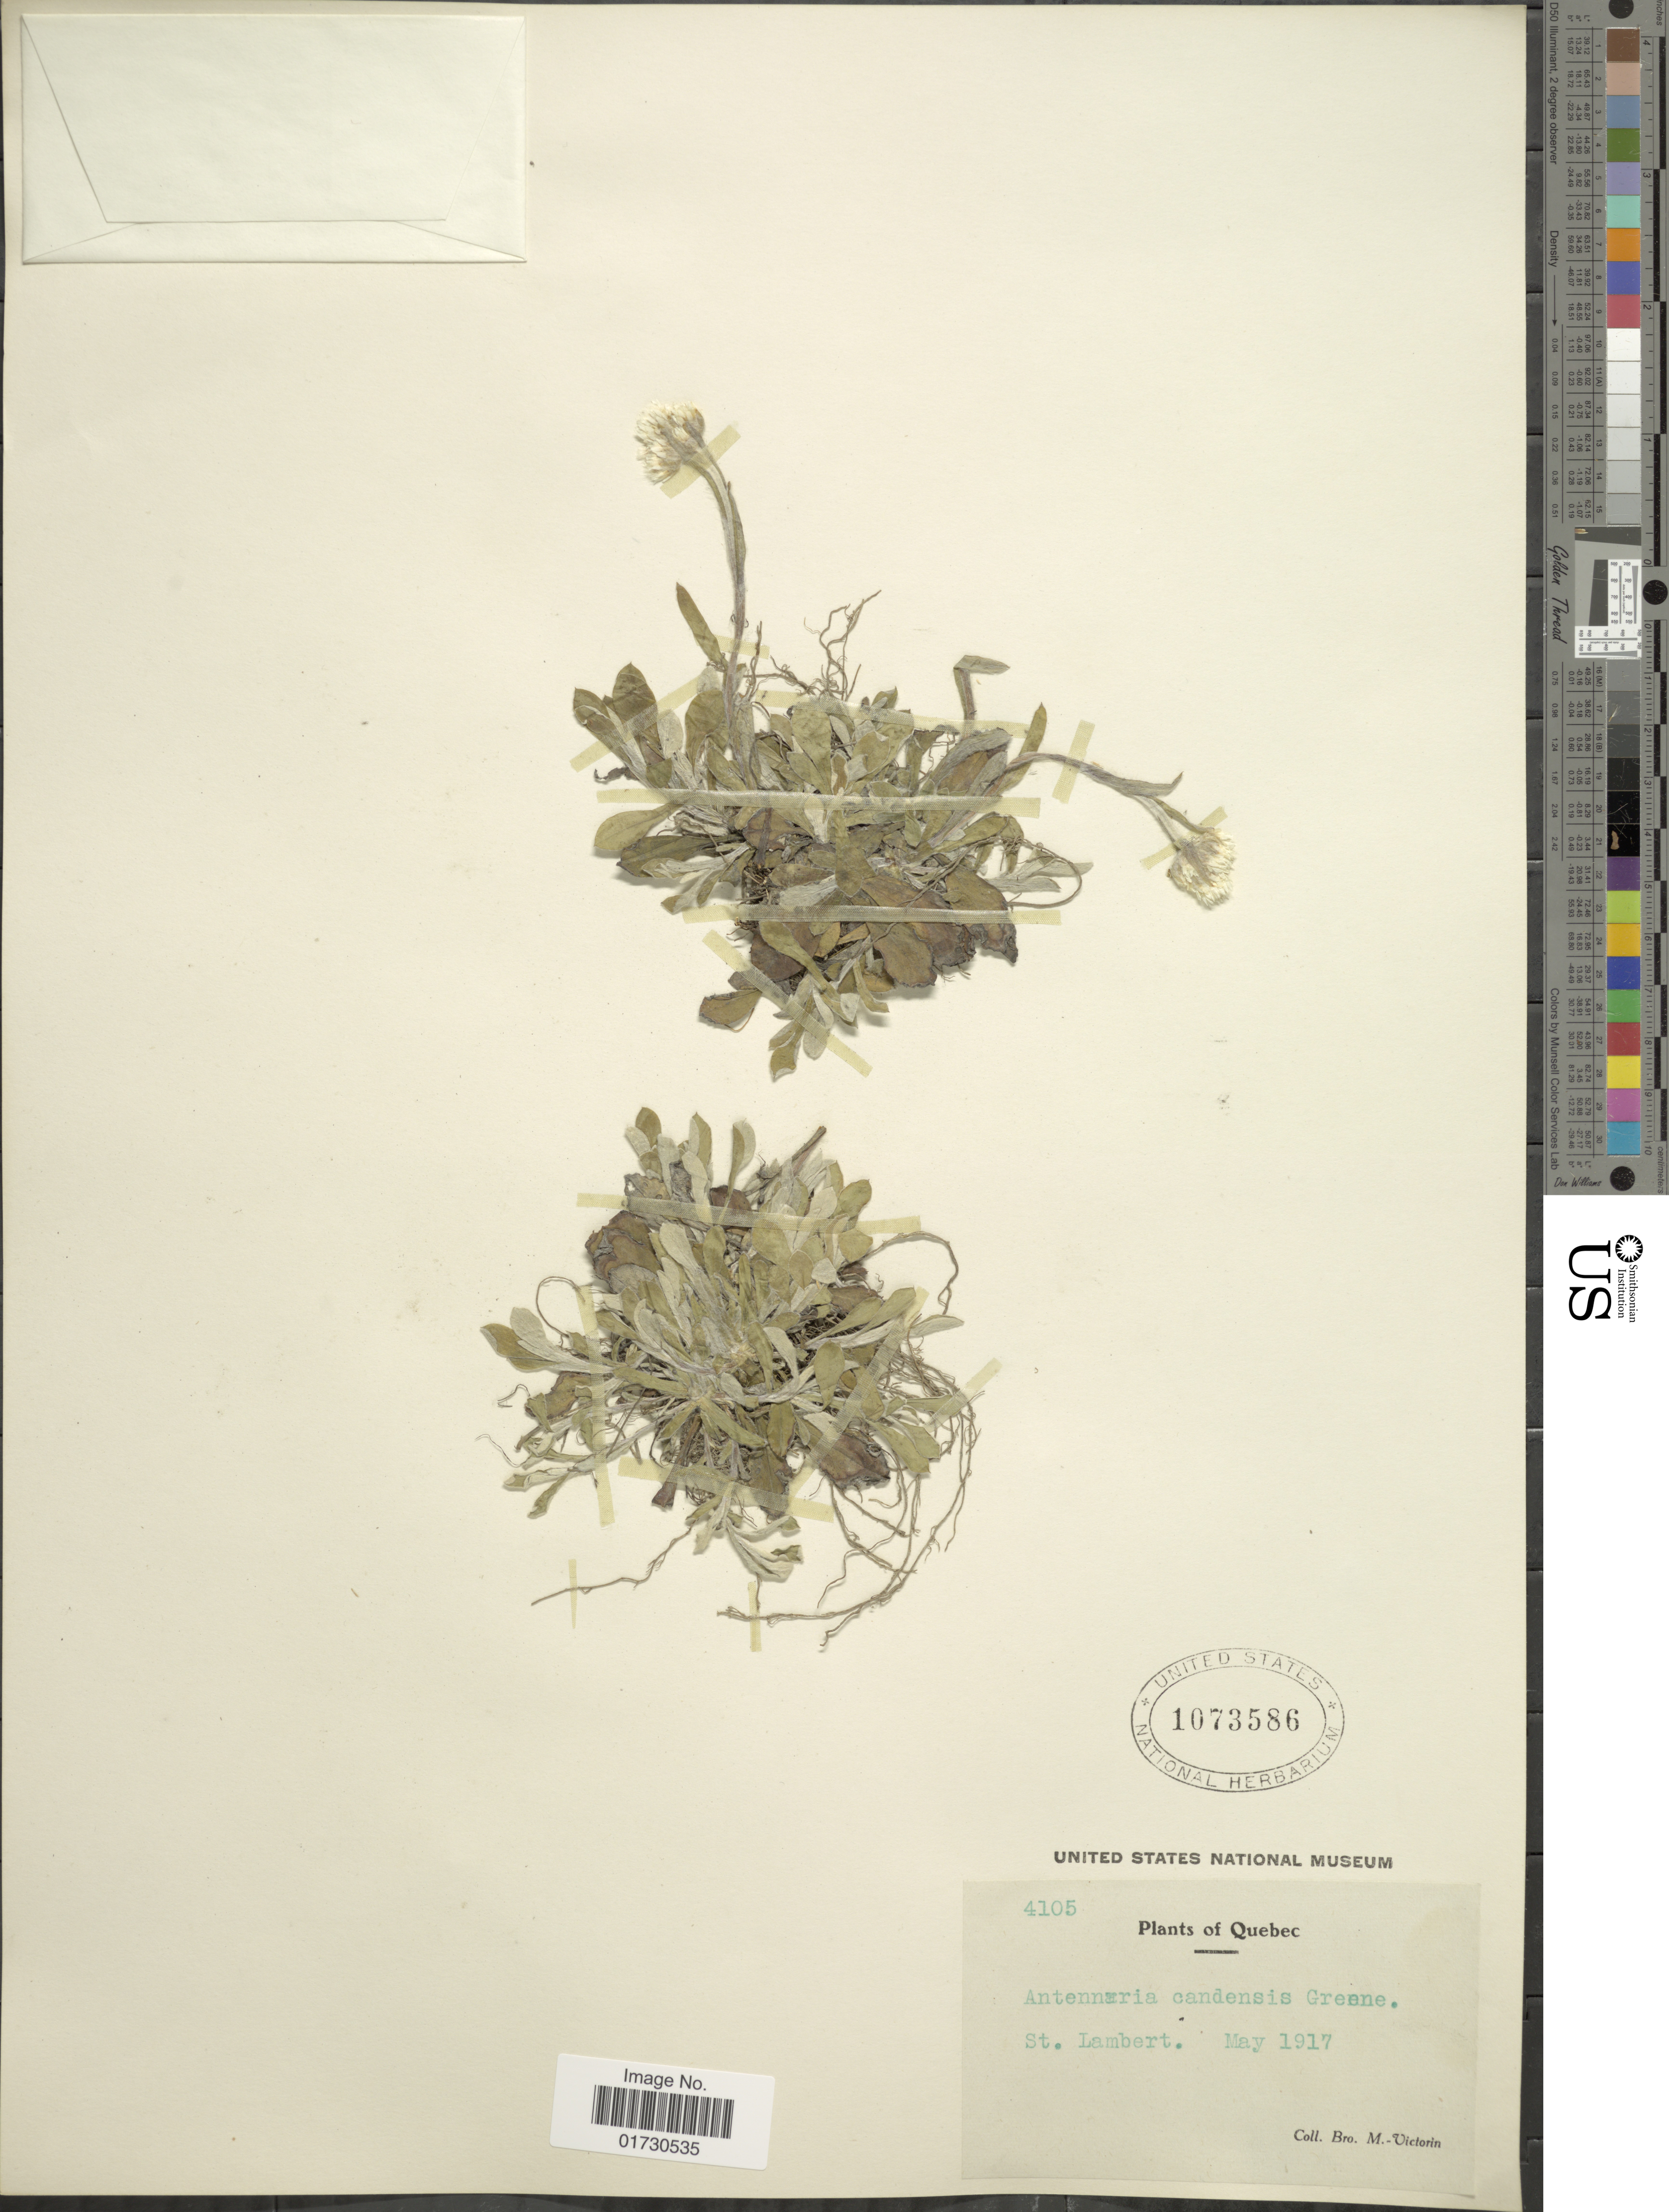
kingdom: Plantae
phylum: Tracheophyta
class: Magnoliopsida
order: Asterales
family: Asteraceae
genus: Antennaria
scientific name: Antennaria canadensis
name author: Greene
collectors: Fr. Marie-Victorin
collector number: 4105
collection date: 1917-05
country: Canada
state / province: Quebec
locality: St. Lambert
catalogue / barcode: US 1073586